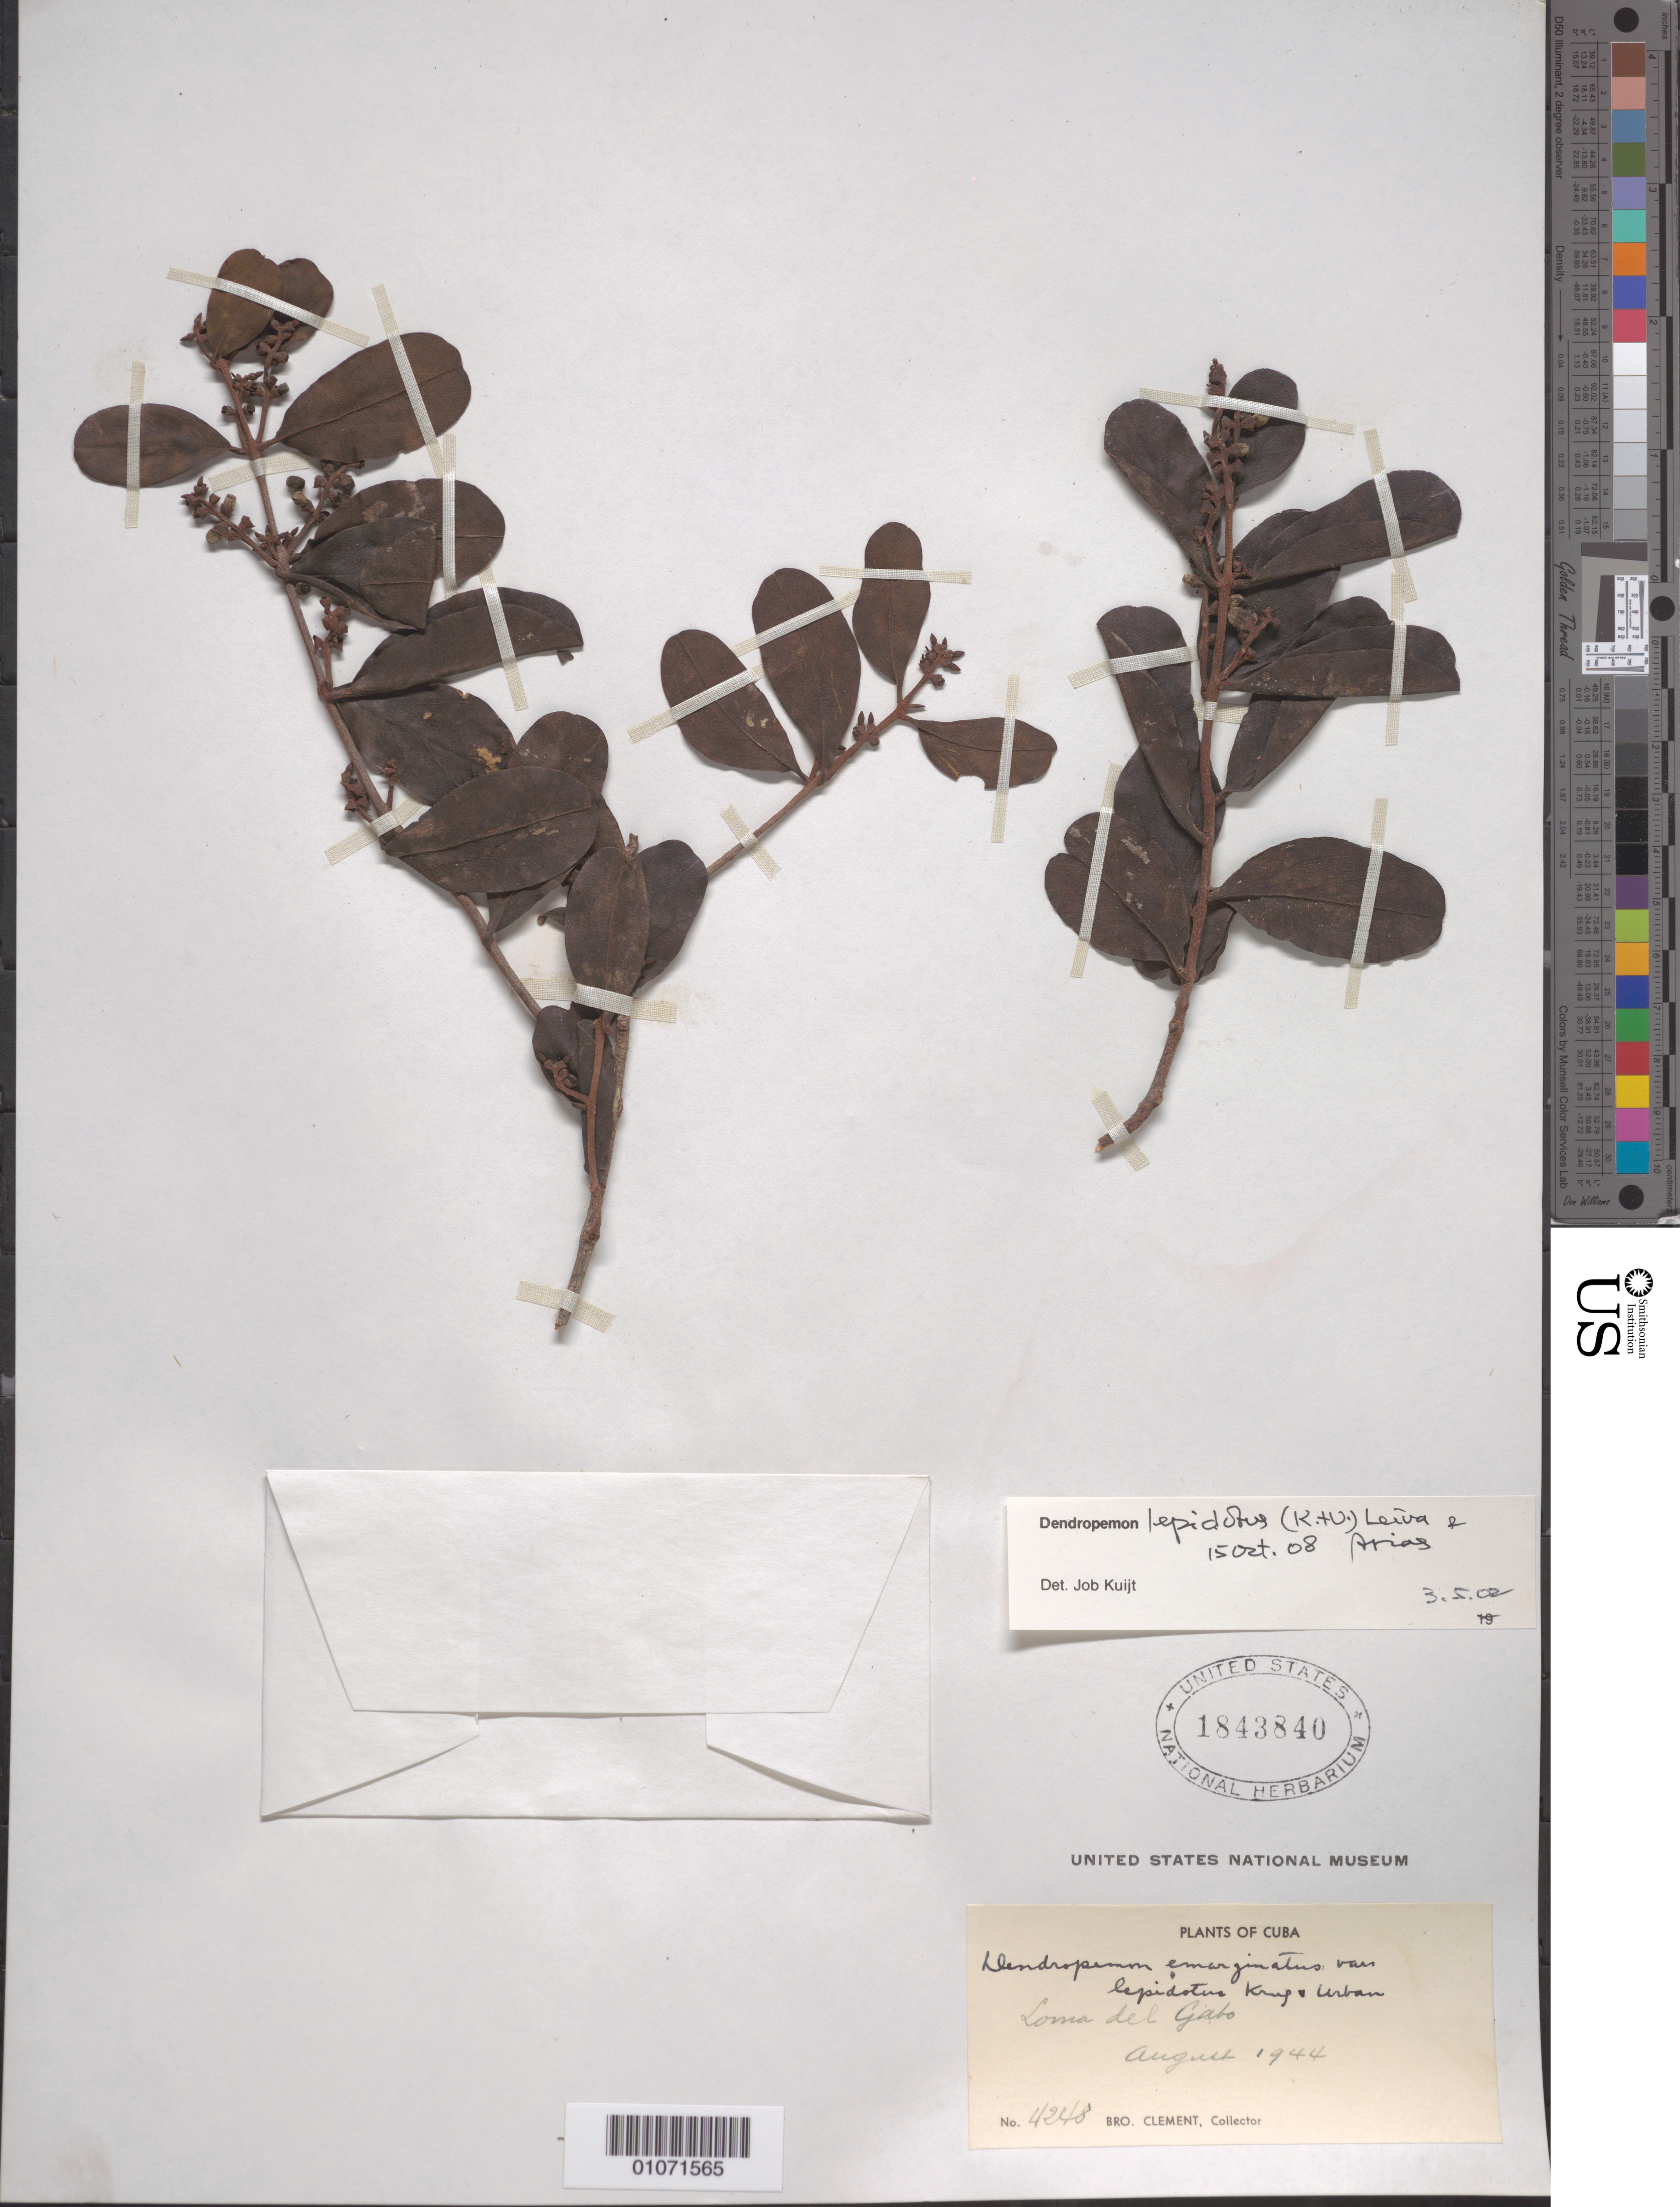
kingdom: Plantae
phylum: Tracheophyta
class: Magnoliopsida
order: Santalales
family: Loranthaceae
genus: Dendropemon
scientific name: Dendropemon lepidotus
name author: (Krug & Urb.) Leiva & I. Arias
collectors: B. Clement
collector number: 4248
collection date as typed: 01 Aug 1944 to 31 Aug 1944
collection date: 1944-08-01/1944-08-31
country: Cuba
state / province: Santiago de Cuba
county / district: Santiago De Cuba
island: Cuba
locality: Loma de Gato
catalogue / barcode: US 1843840